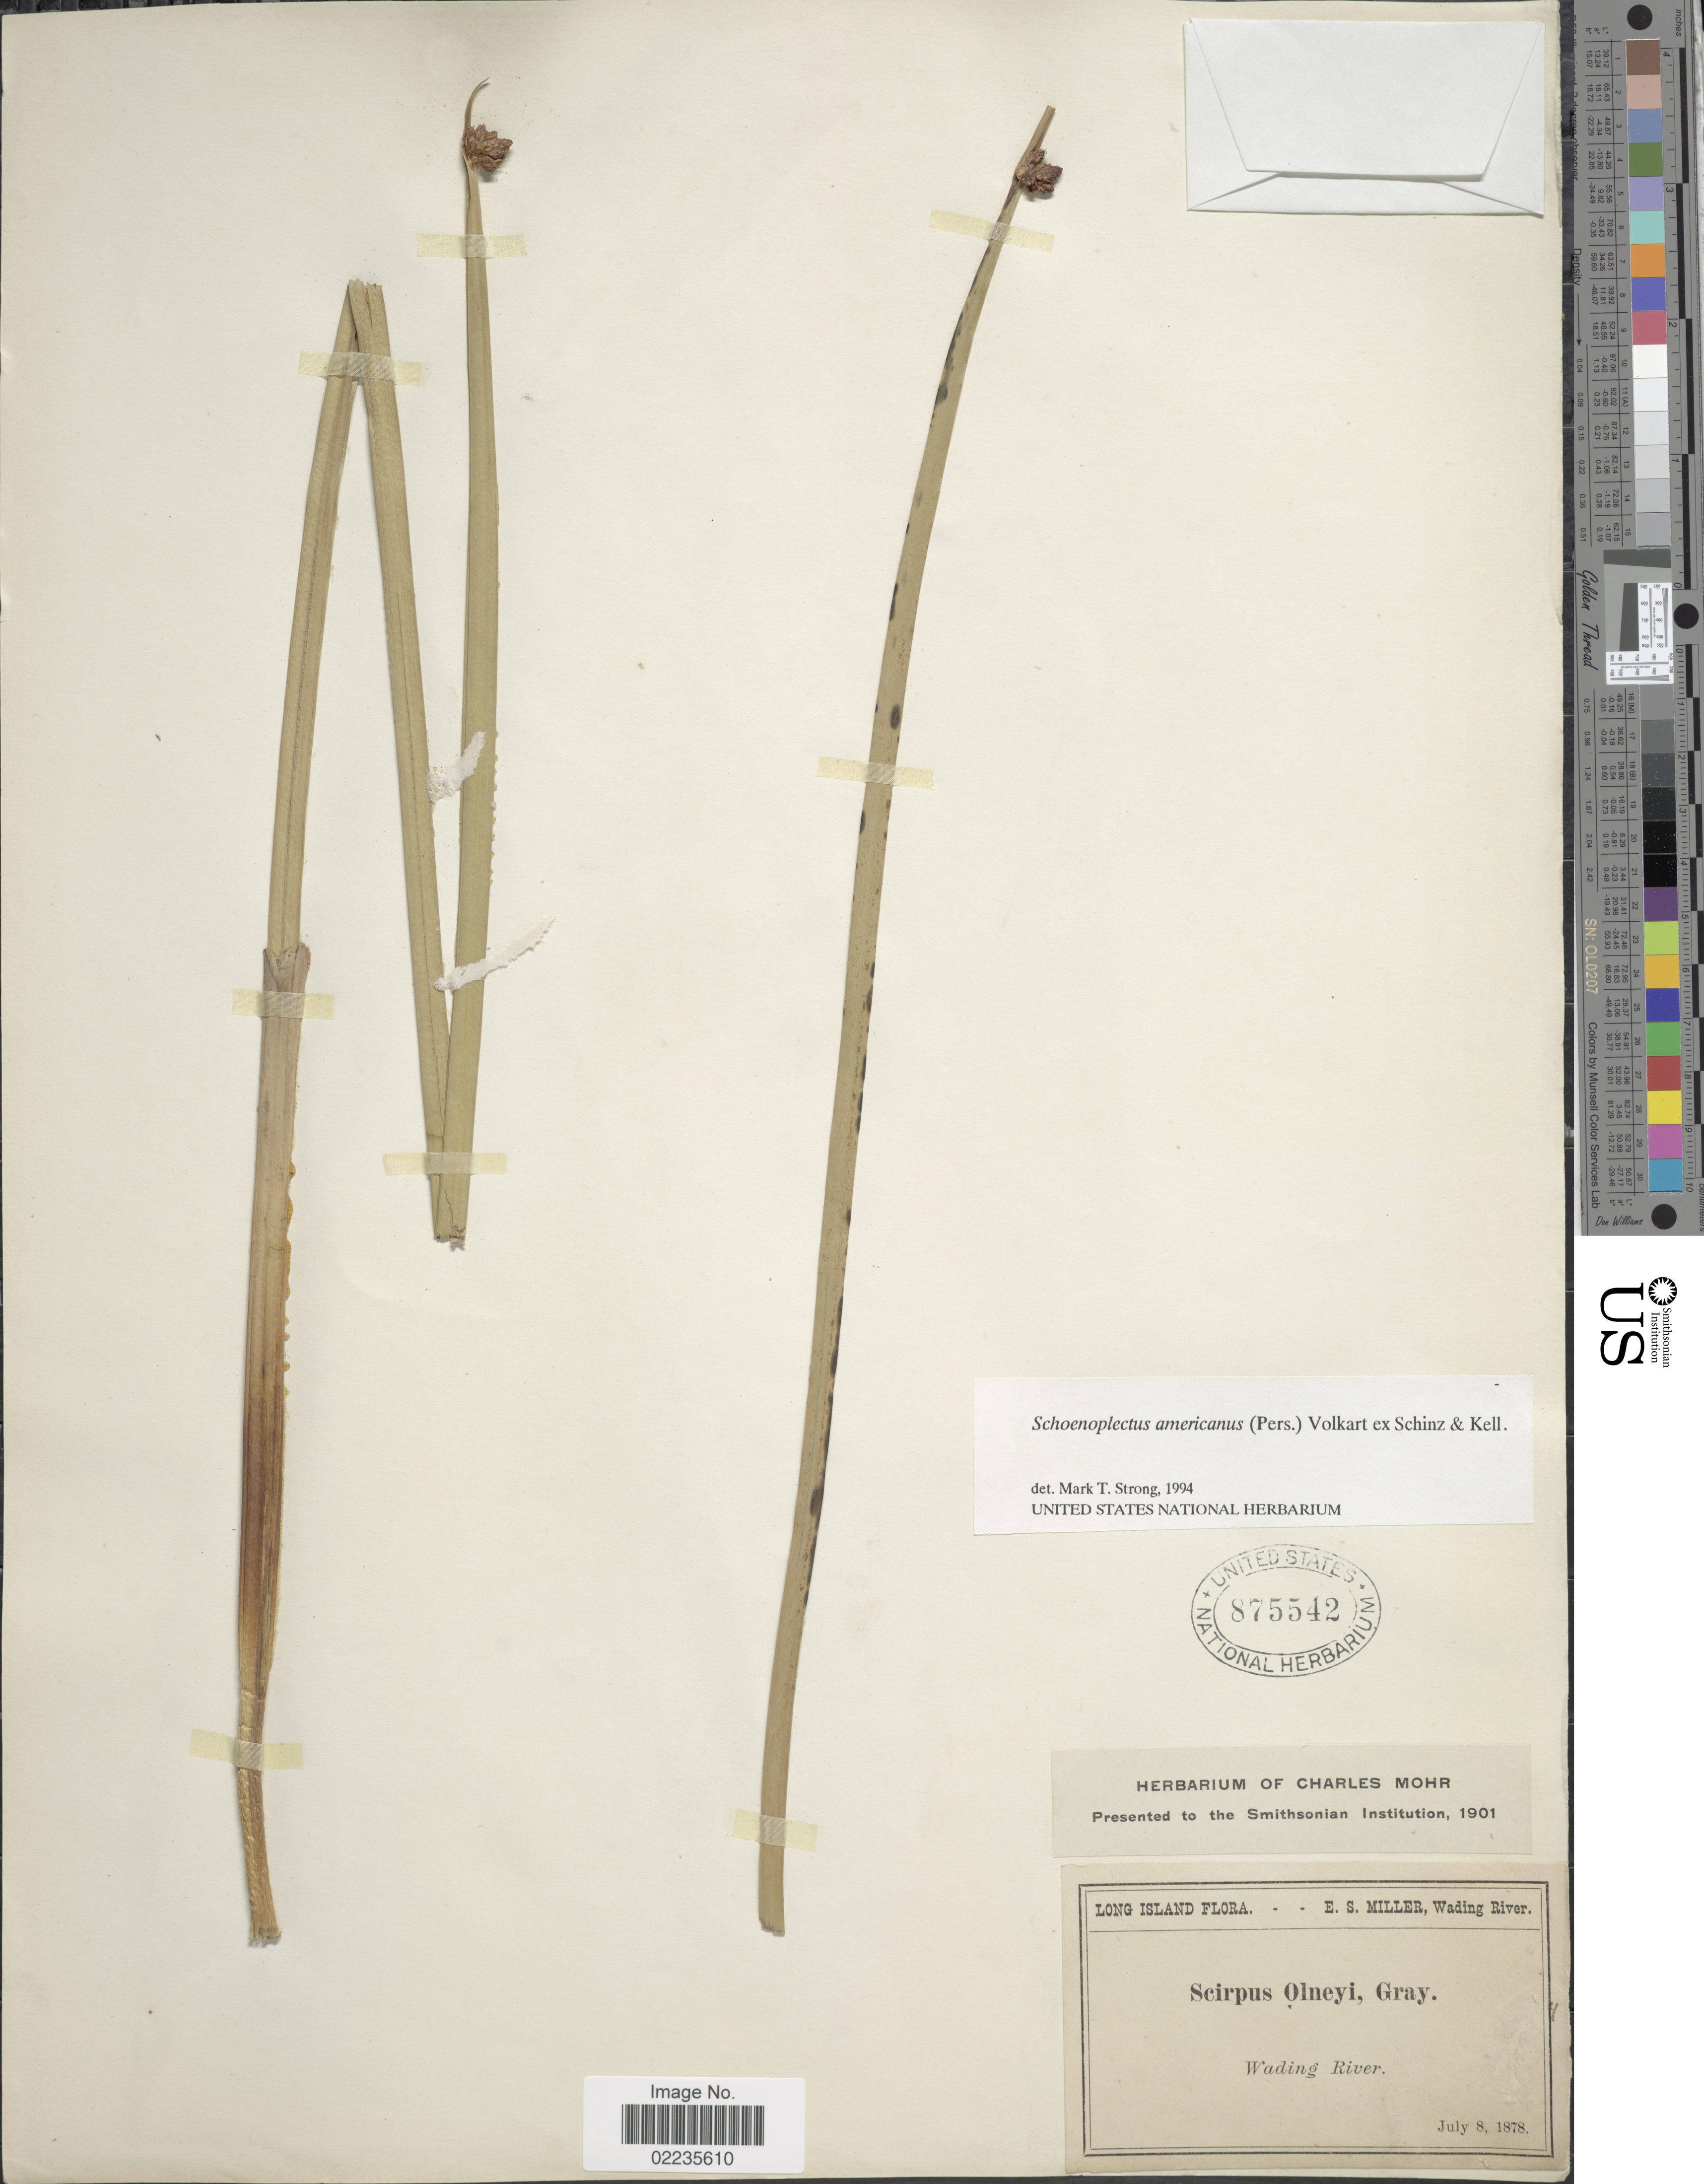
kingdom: Plantae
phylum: Tracheophyta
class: Liliopsida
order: Poales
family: Cyperaceae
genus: Schoenoplectus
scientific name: Schoenoplectus americanus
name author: (Pers.) Volkart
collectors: E. S. Miller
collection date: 1878-07-08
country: United States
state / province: New York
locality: Long Island, Wading River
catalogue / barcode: US 875542